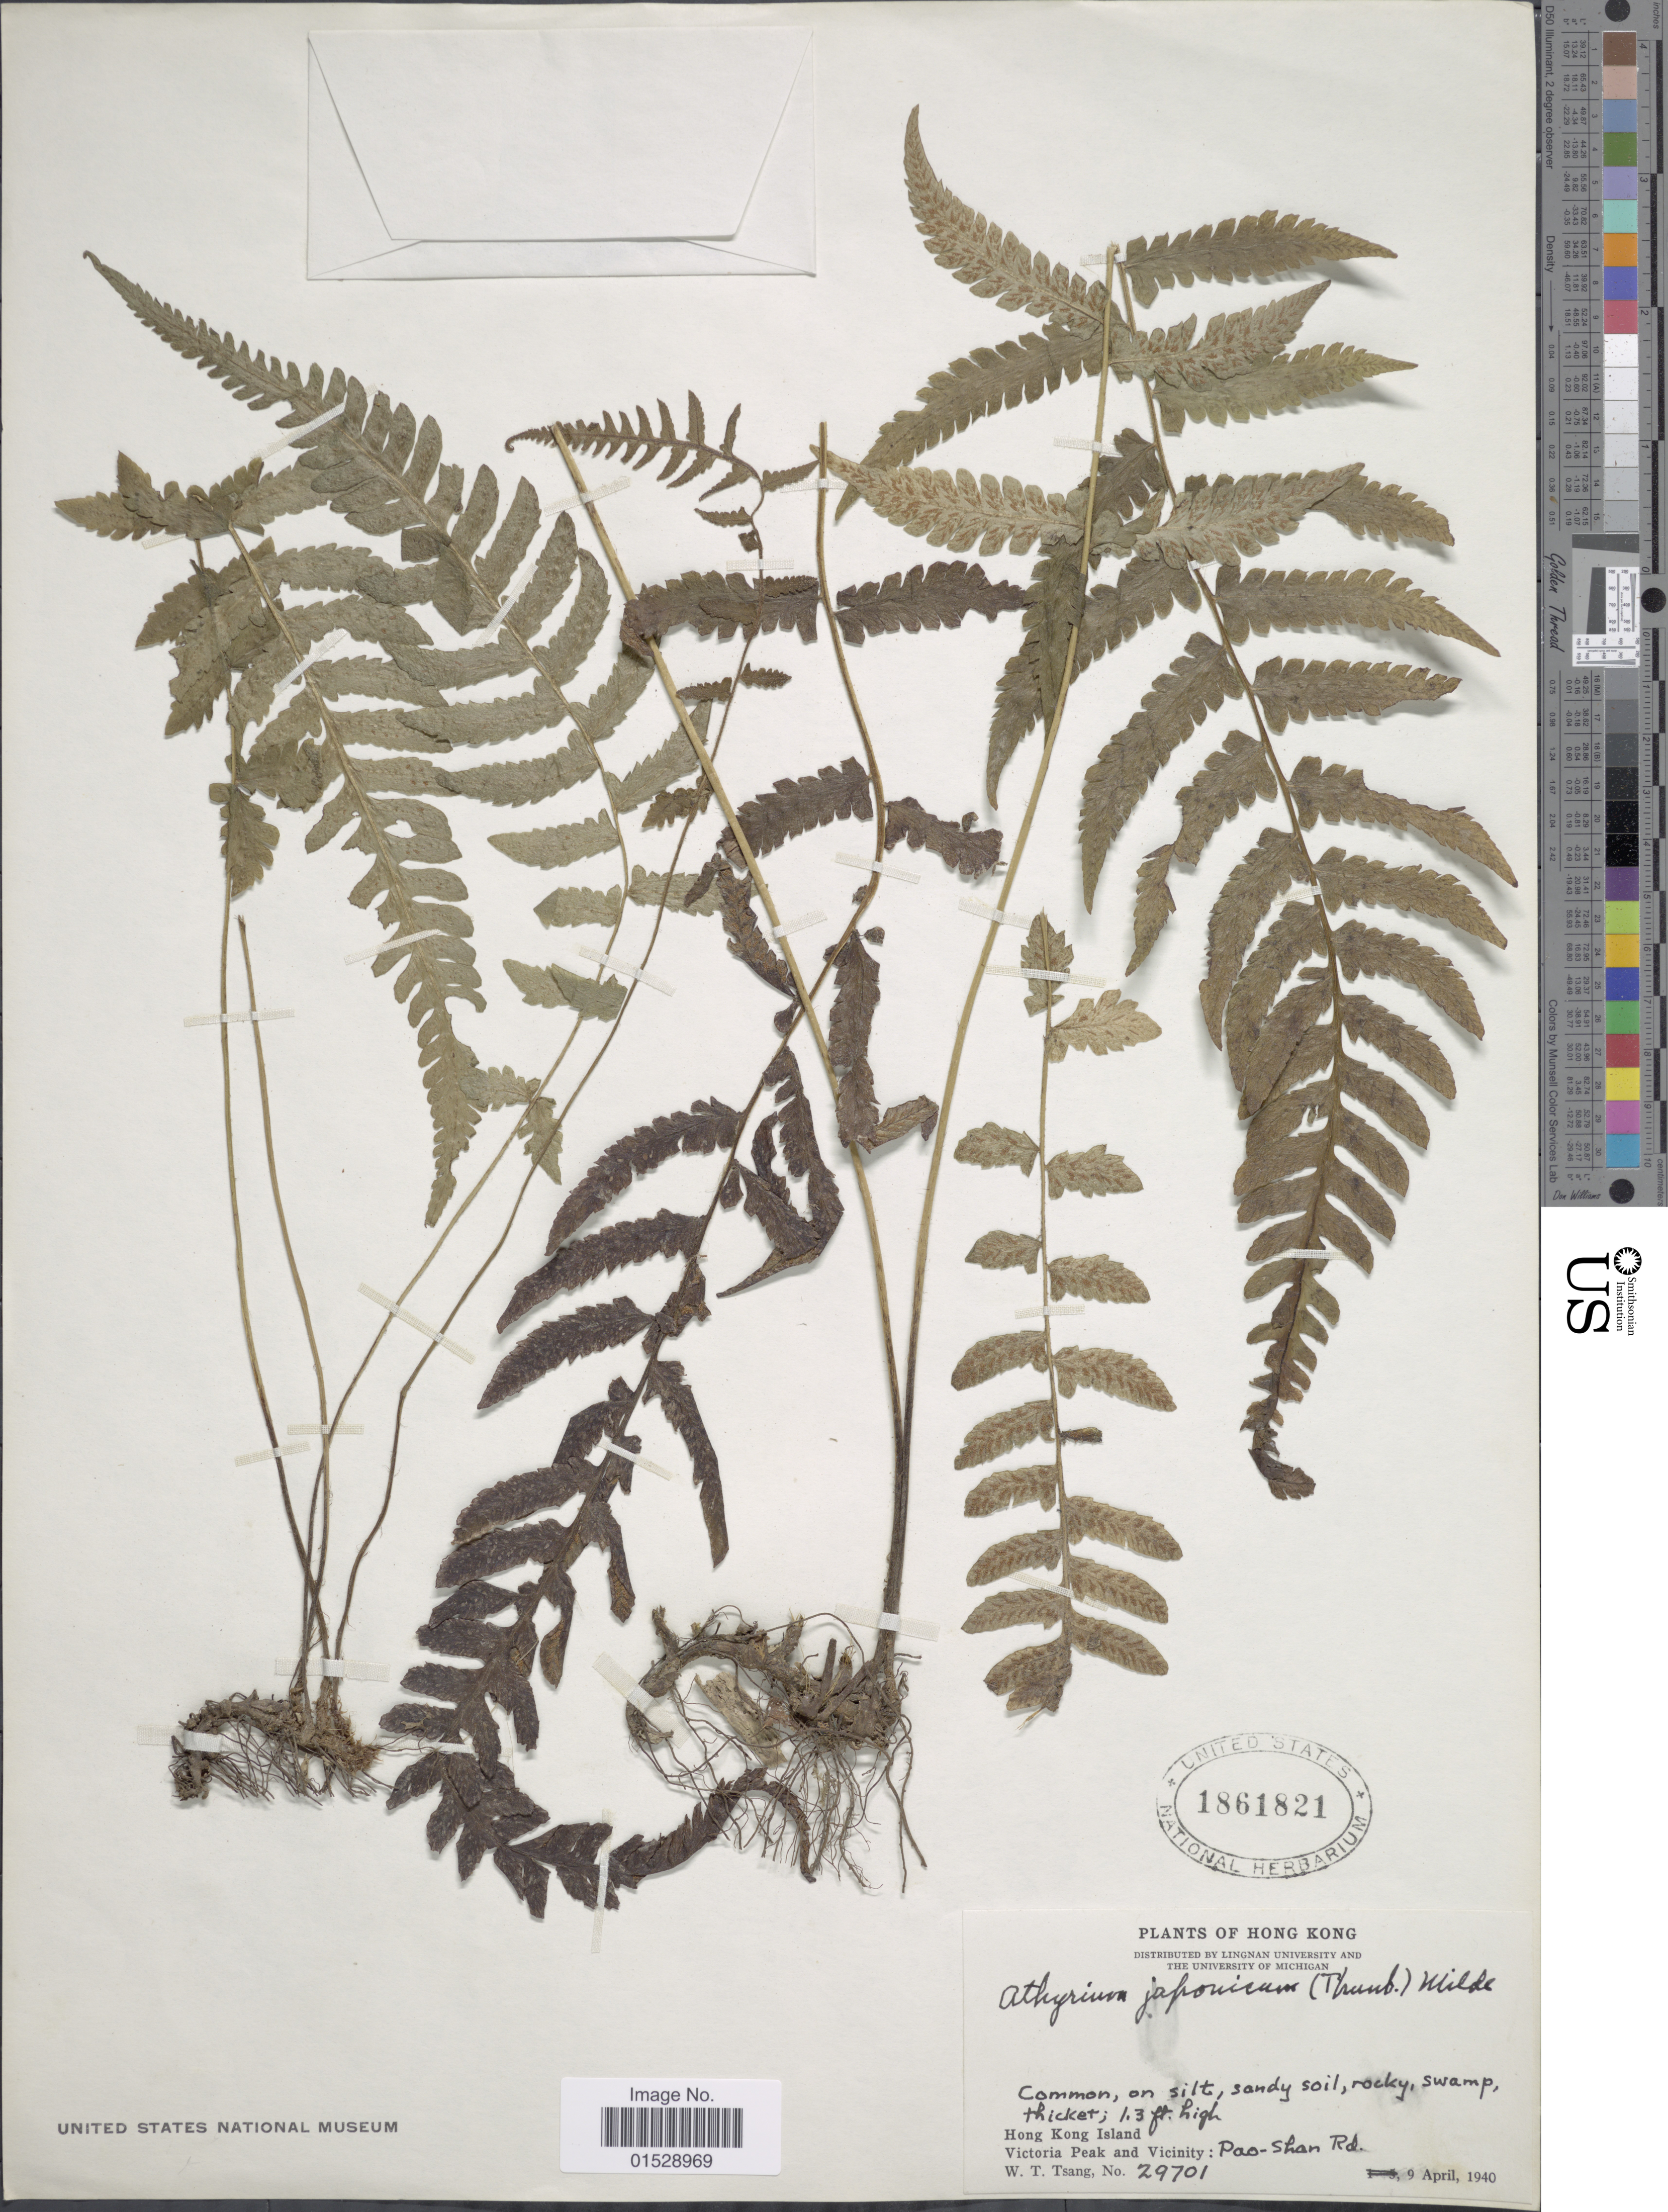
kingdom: Plantae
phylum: Tracheophyta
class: Polypodiopsida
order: Polypodiales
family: Athyriaceae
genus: Deparia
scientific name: Deparia japonica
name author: (Thunb.) M. Kato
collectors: W. T. Tsang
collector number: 29701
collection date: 1940-04-09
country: China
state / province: Hong Kong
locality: Hong Kong Island, Victoria Peak and Vicinity: Pao-Shan Rd.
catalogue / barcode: US 1861821